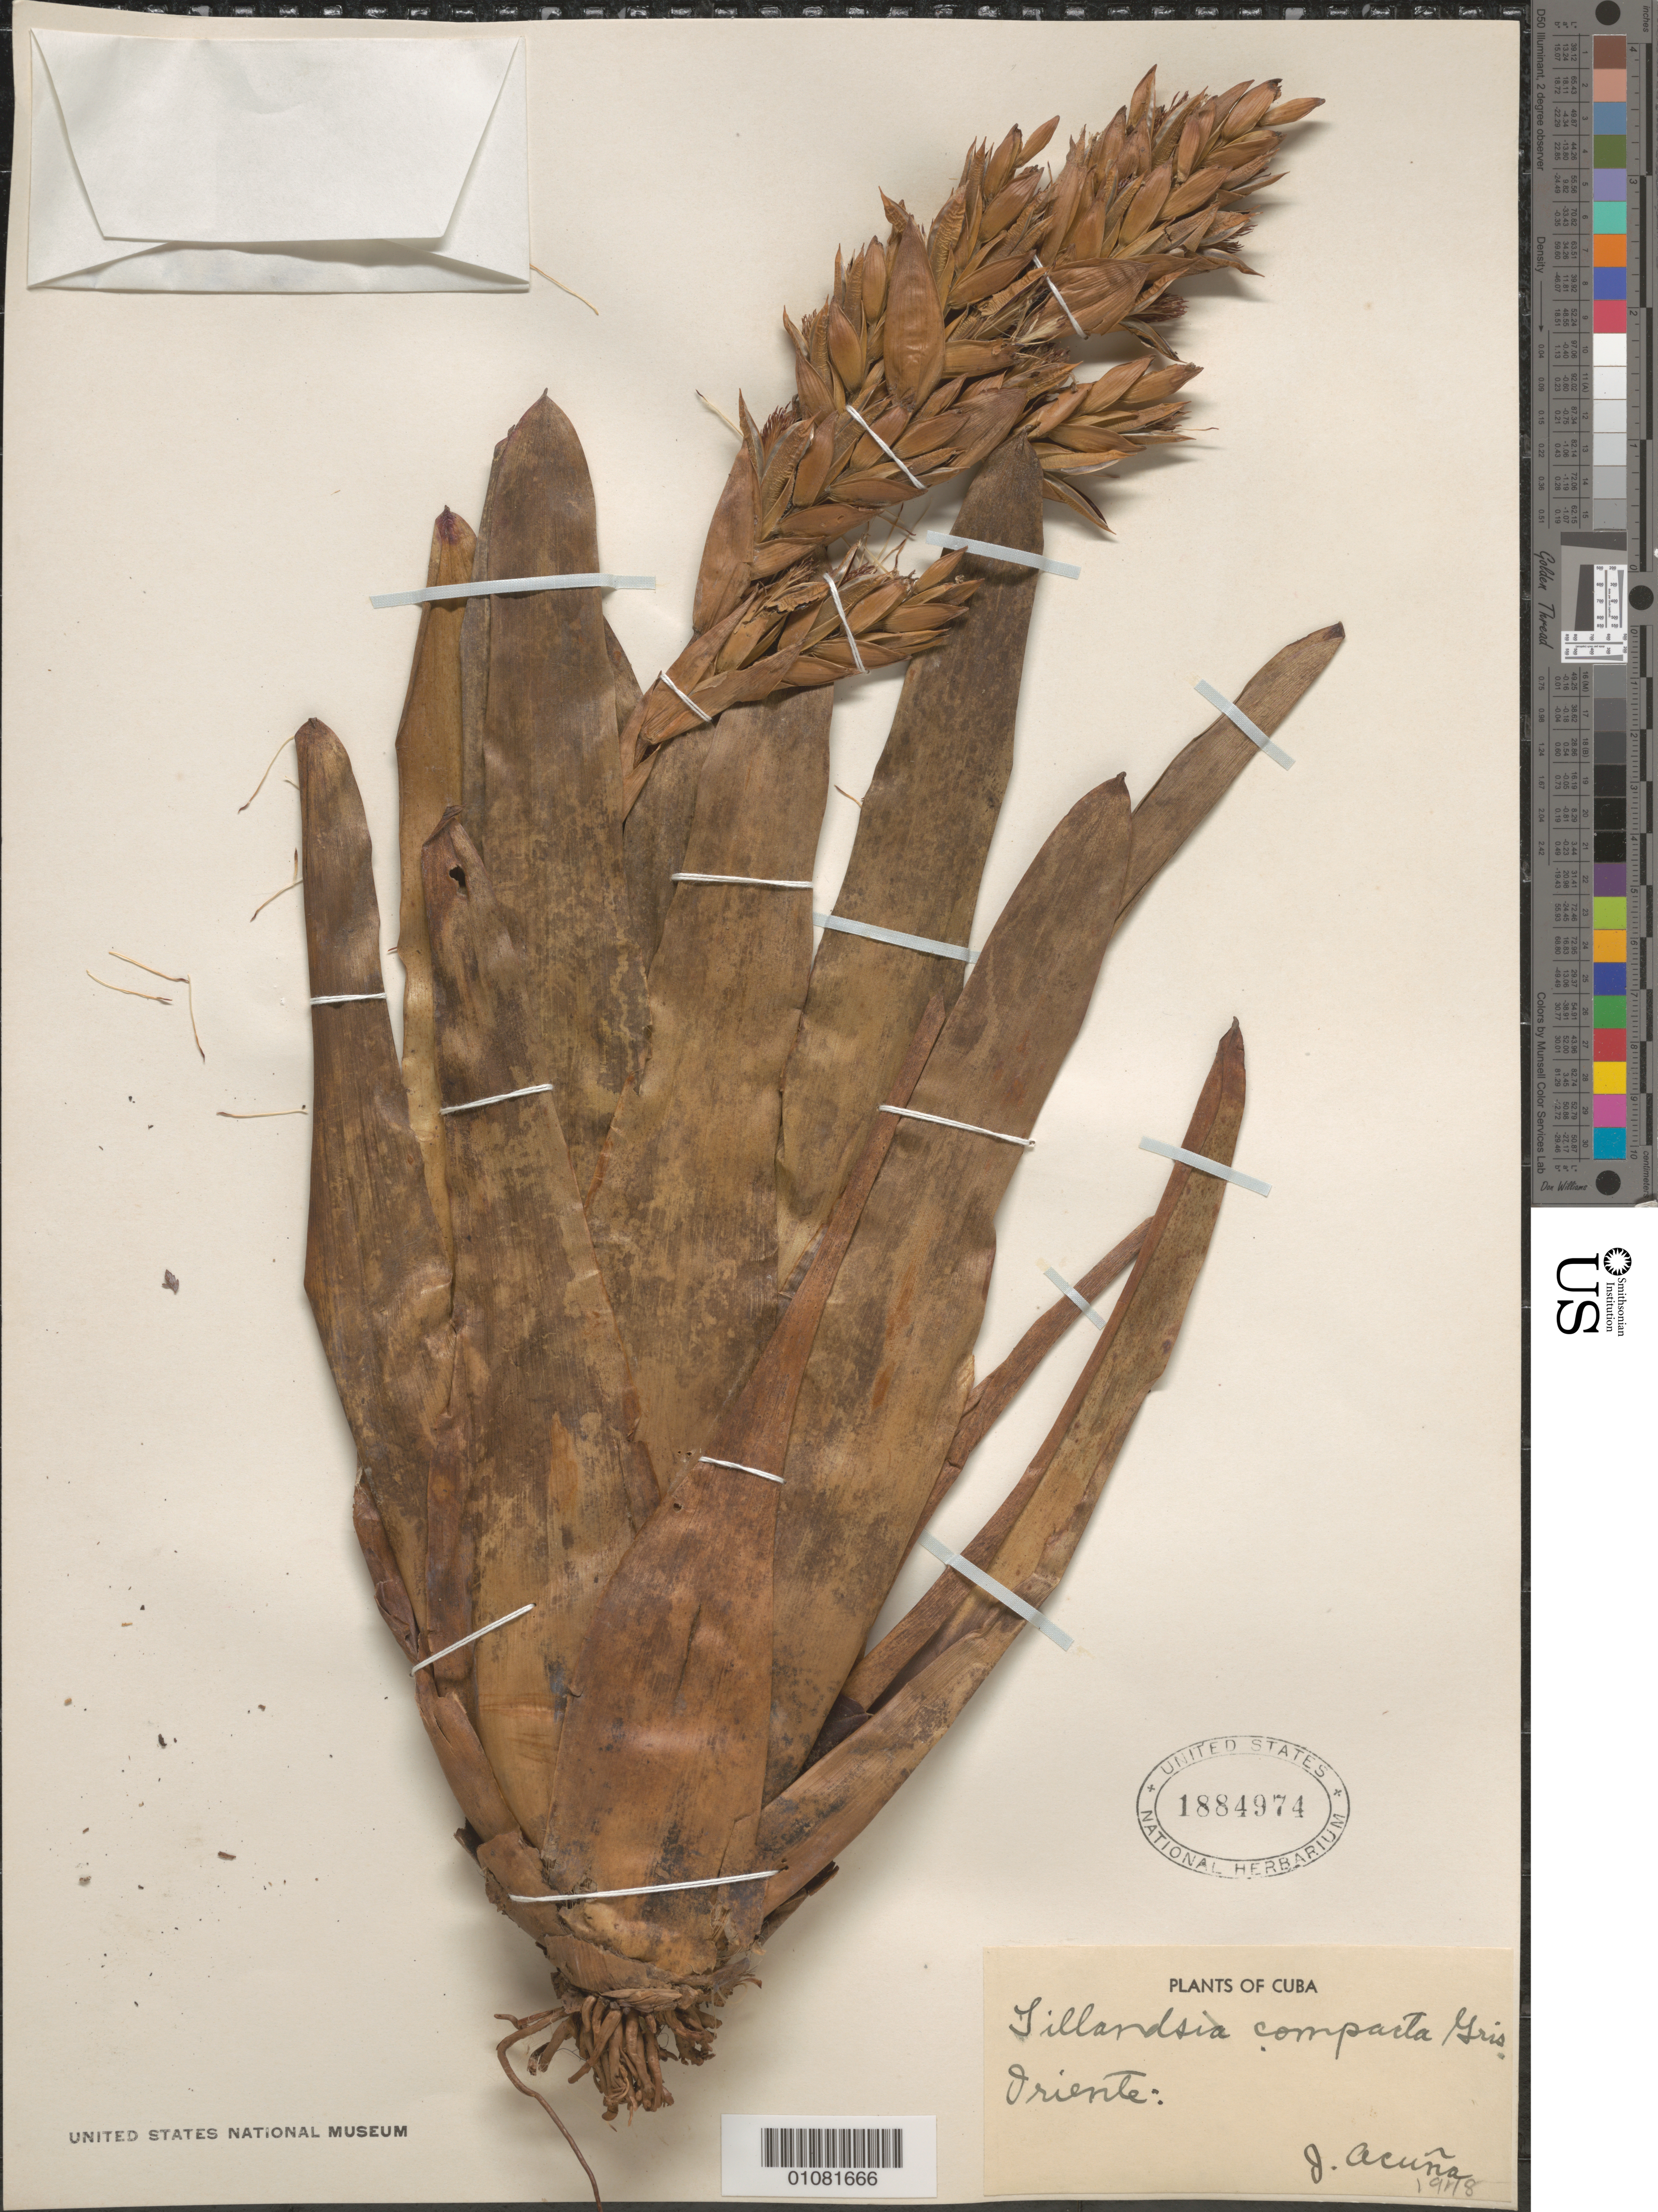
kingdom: Plantae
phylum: Tracheophyta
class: Liliopsida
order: Poales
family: Bromeliaceae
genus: Tillandsia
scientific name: Tillandsia compacta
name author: Griseb.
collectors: J. Acuña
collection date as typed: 1948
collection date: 1948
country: Cuba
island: Cuba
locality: Oriente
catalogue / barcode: US 1884974